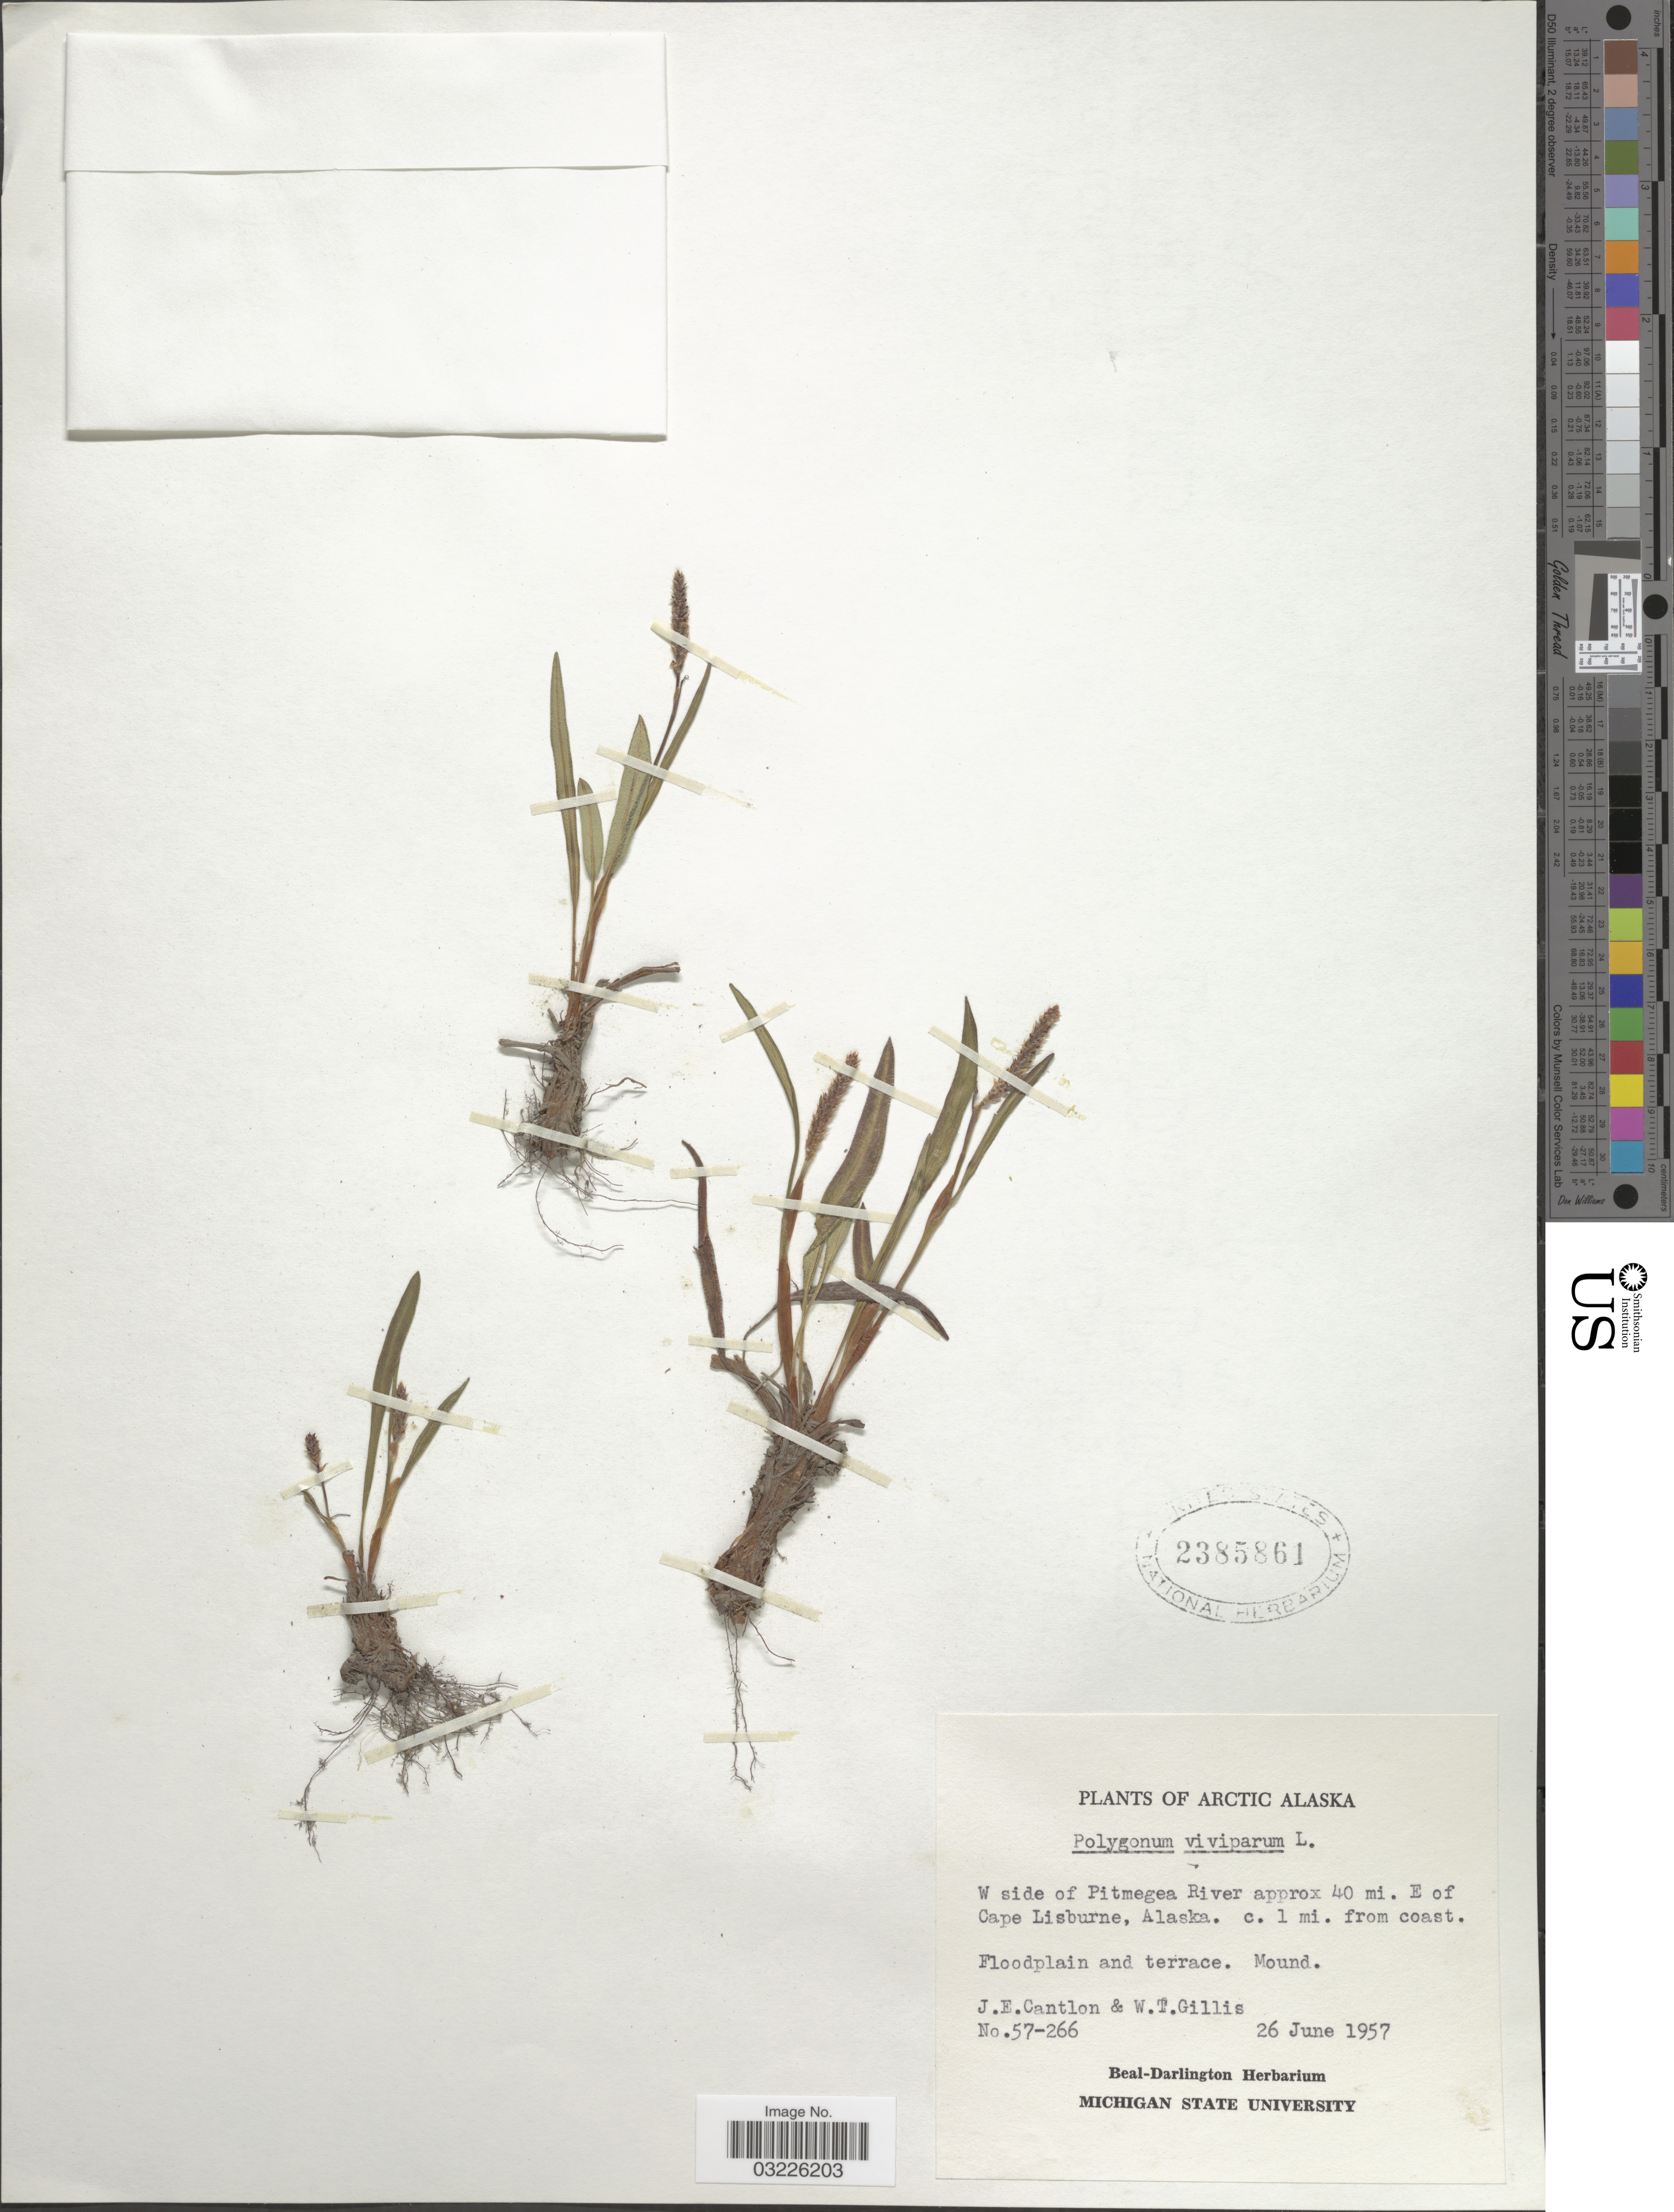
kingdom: Plantae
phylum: Tracheophyta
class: Magnoliopsida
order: Caryophyllales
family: Polygonaceae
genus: Bistorta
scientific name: Bistorta vivipara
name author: (L.) Delarbre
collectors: J. Cantlon & W. T. Gillis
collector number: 57-226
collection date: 1957-06-26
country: United States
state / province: Alaska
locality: Arctic Alaska. W side of Pitmegea River approx 40 mi. E of Cape Lisburne. c. 1 mi. from coast.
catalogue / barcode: US 2385861